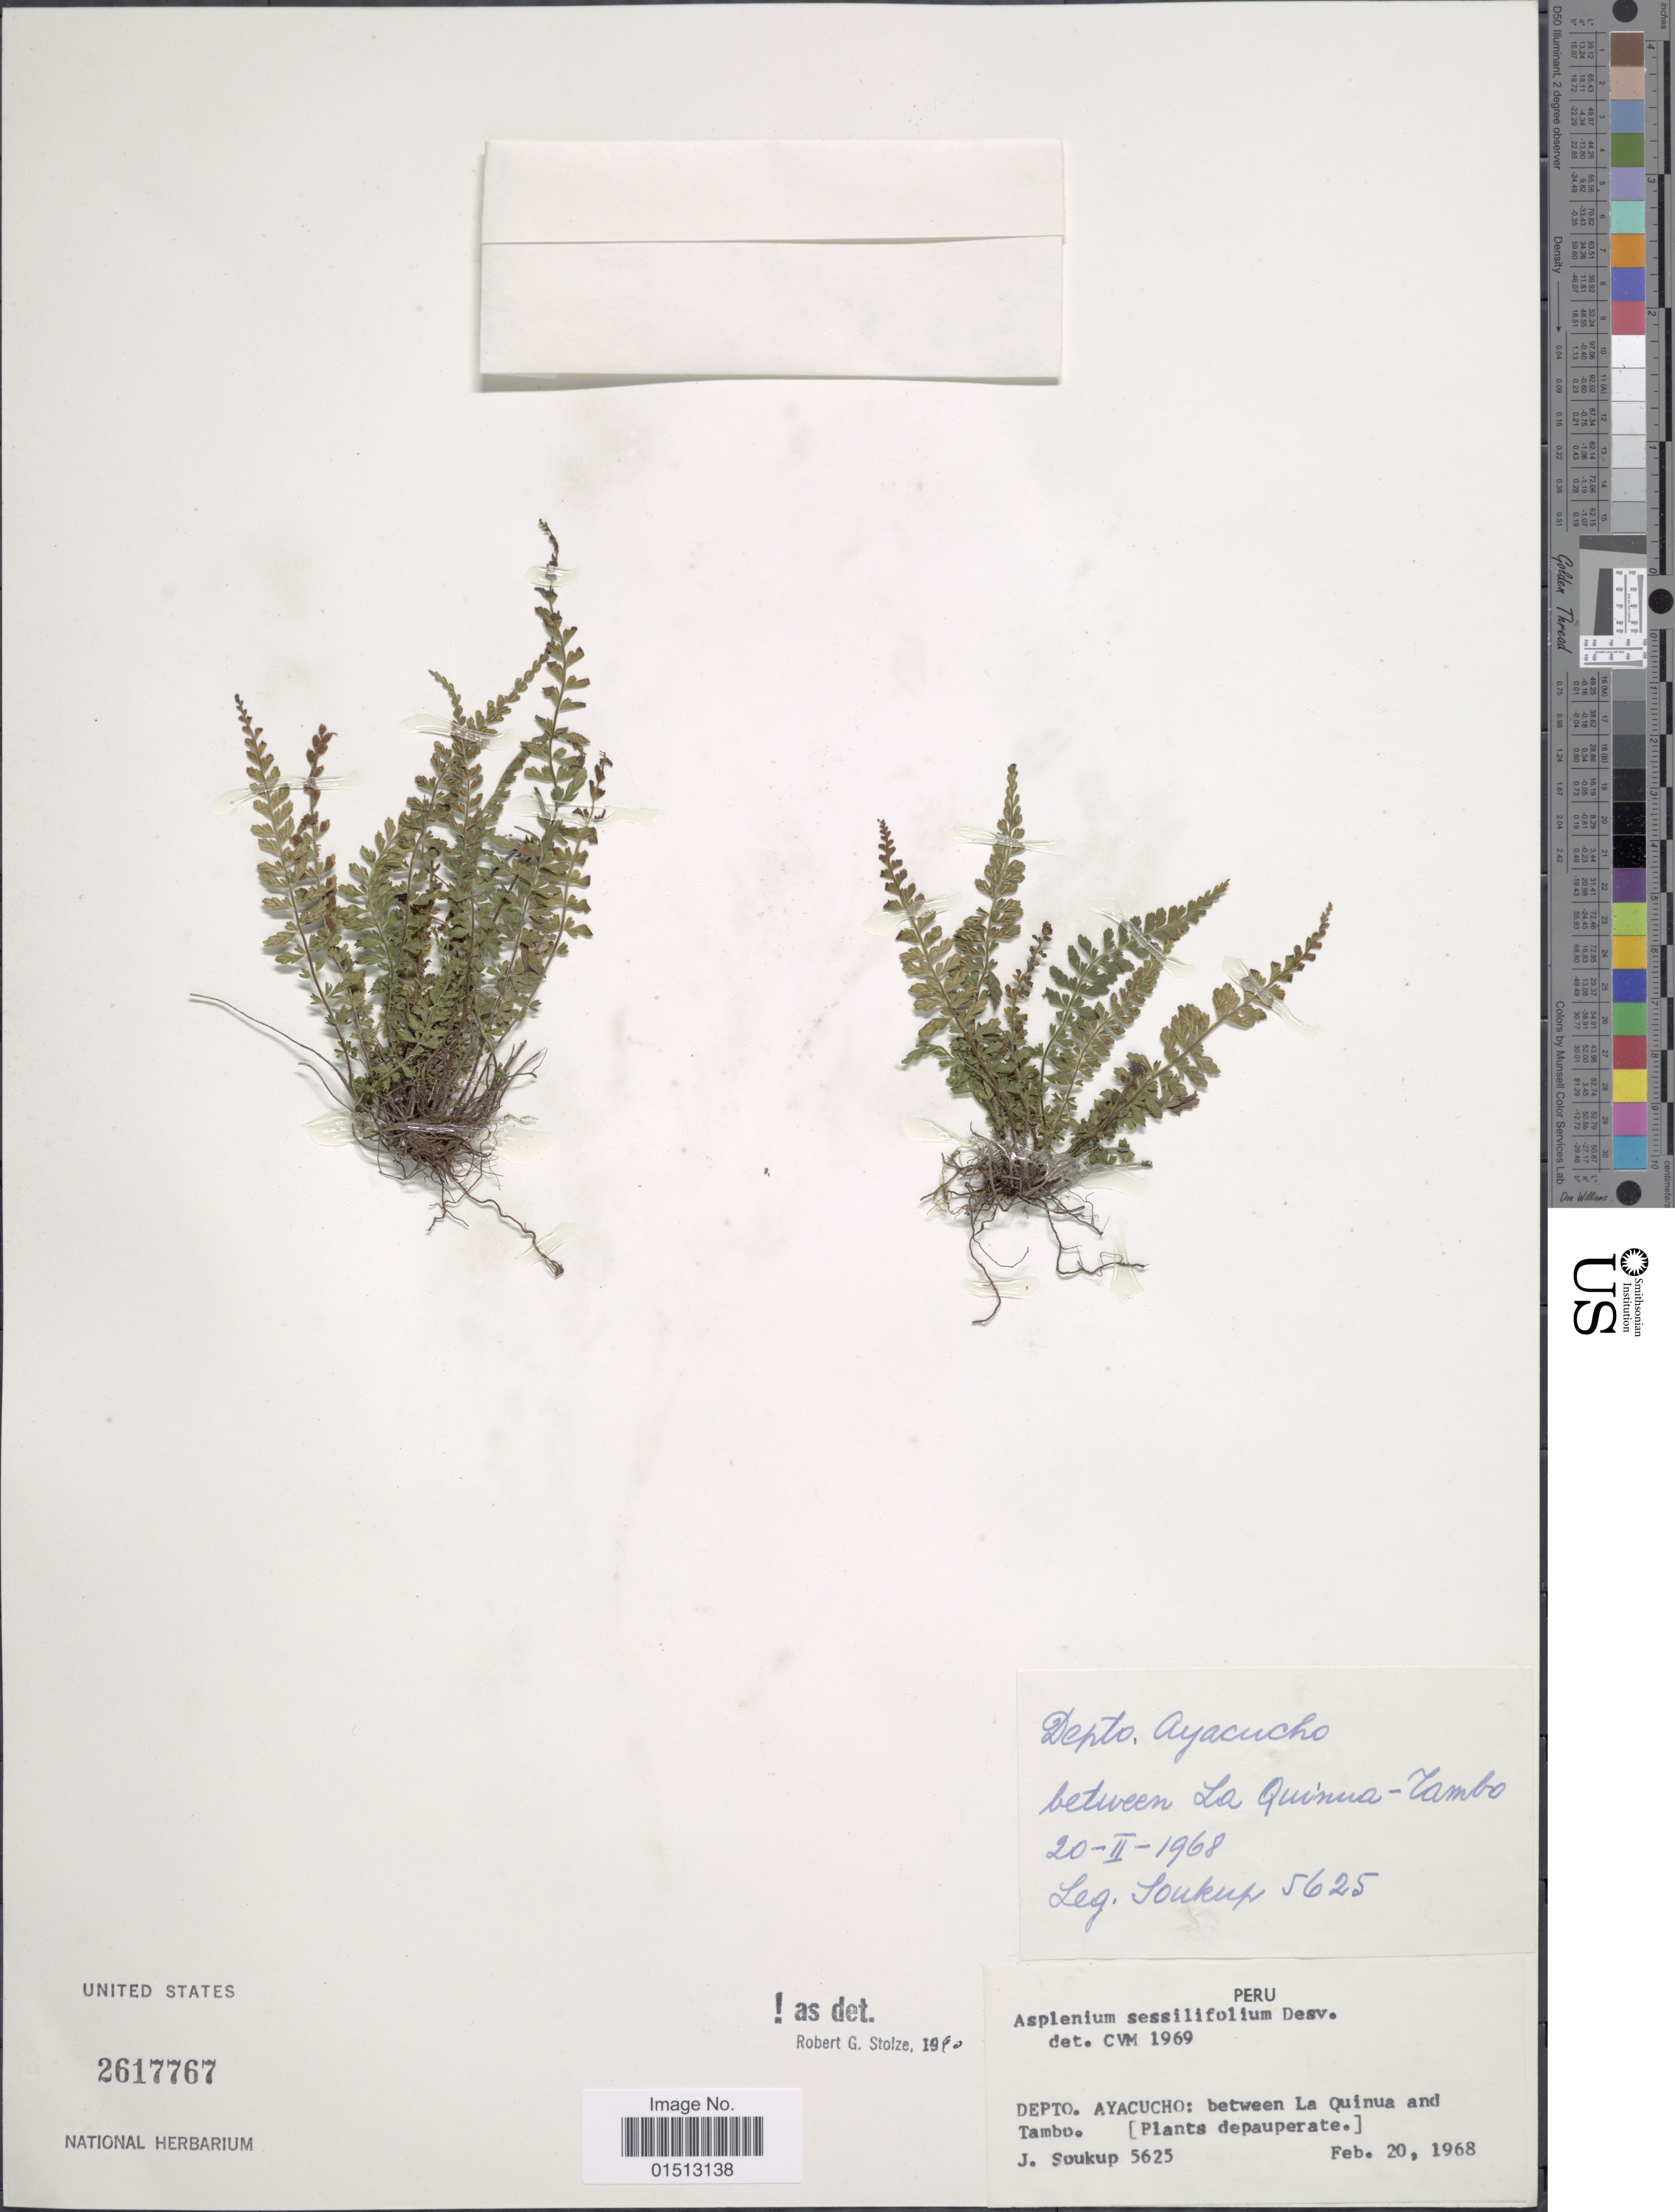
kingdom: Plantae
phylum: Tracheophyta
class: Polypodiopsida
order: Polypodiales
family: Aspleniaceae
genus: Asplenium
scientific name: Asplenium sessilifolium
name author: Desv.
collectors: J. Soukup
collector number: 5625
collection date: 1968-02-20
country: Peru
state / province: Ayacucho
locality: Between La Quinua and Tambo.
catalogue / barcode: US 2617767